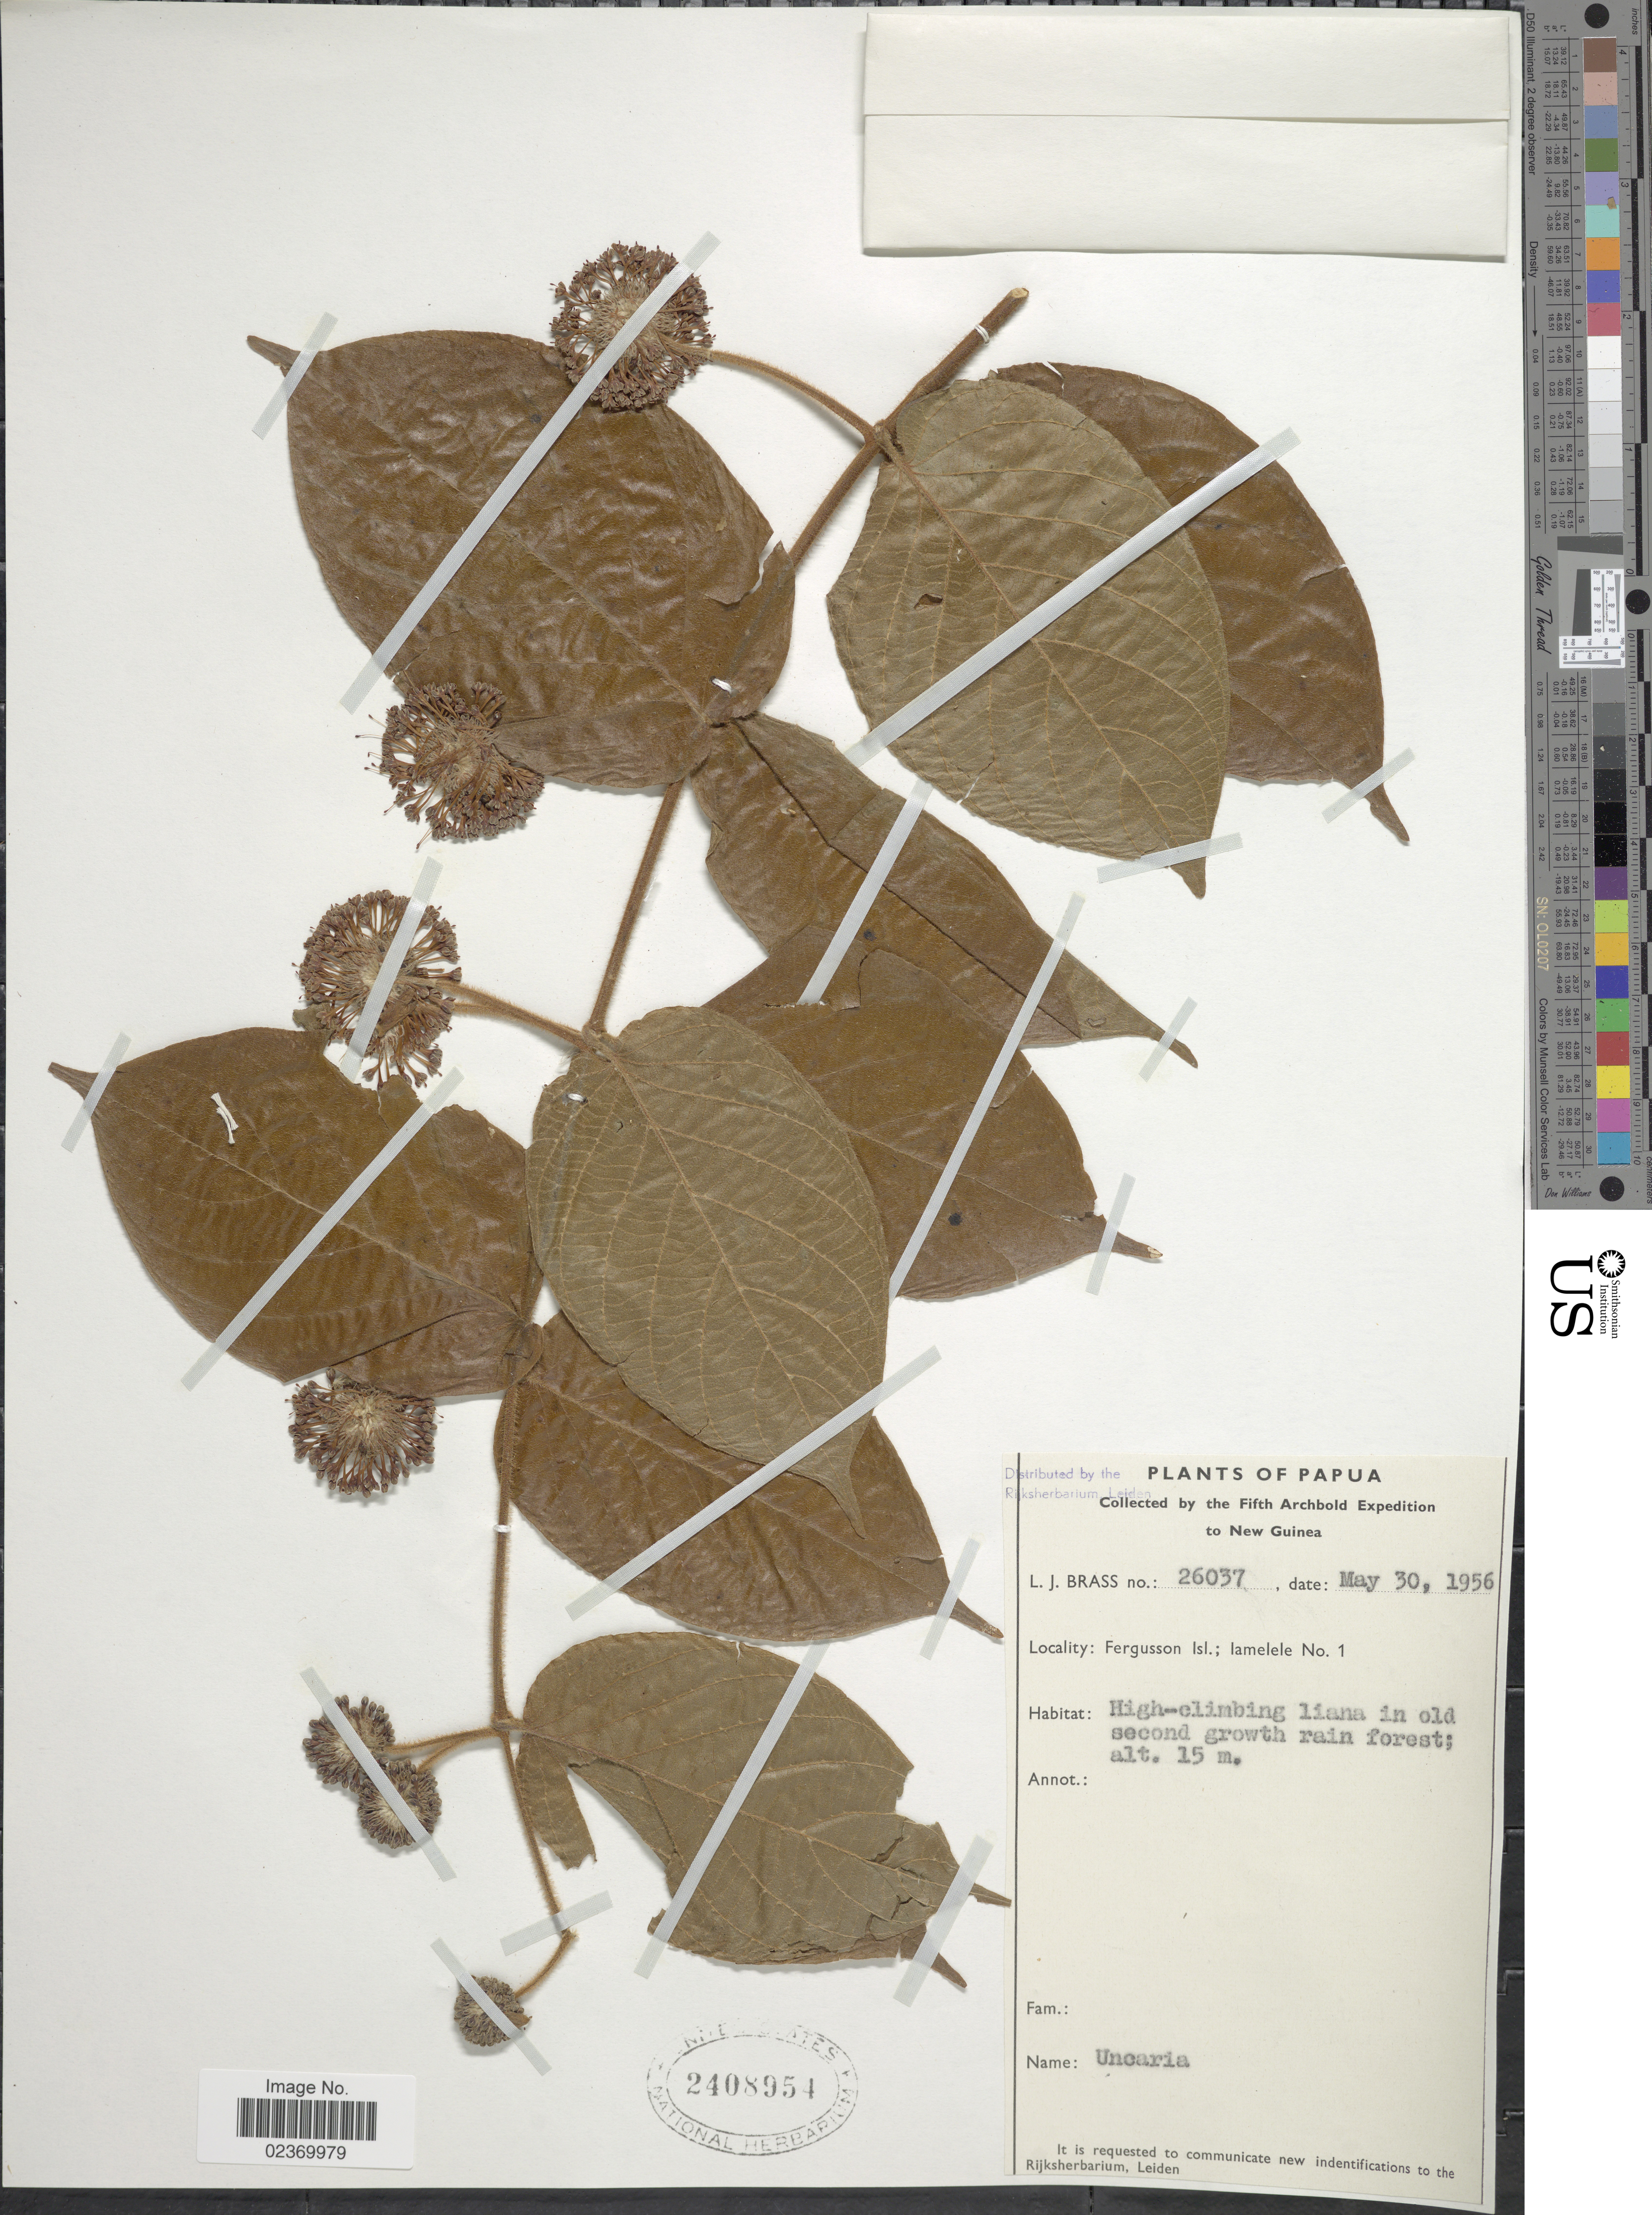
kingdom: Plantae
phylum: Tracheophyta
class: Magnoliopsida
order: Gentianales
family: Rubiaceae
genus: Uncaria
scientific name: Uncaria sp.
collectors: L. J. Brass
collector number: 26037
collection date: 1956-05-30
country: Papua New Guinea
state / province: Milne Bay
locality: New Guinea, Fergusson Isl; lamelele No .1, High-climbing liana in old second growth rain forest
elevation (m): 15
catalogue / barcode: US 2408954